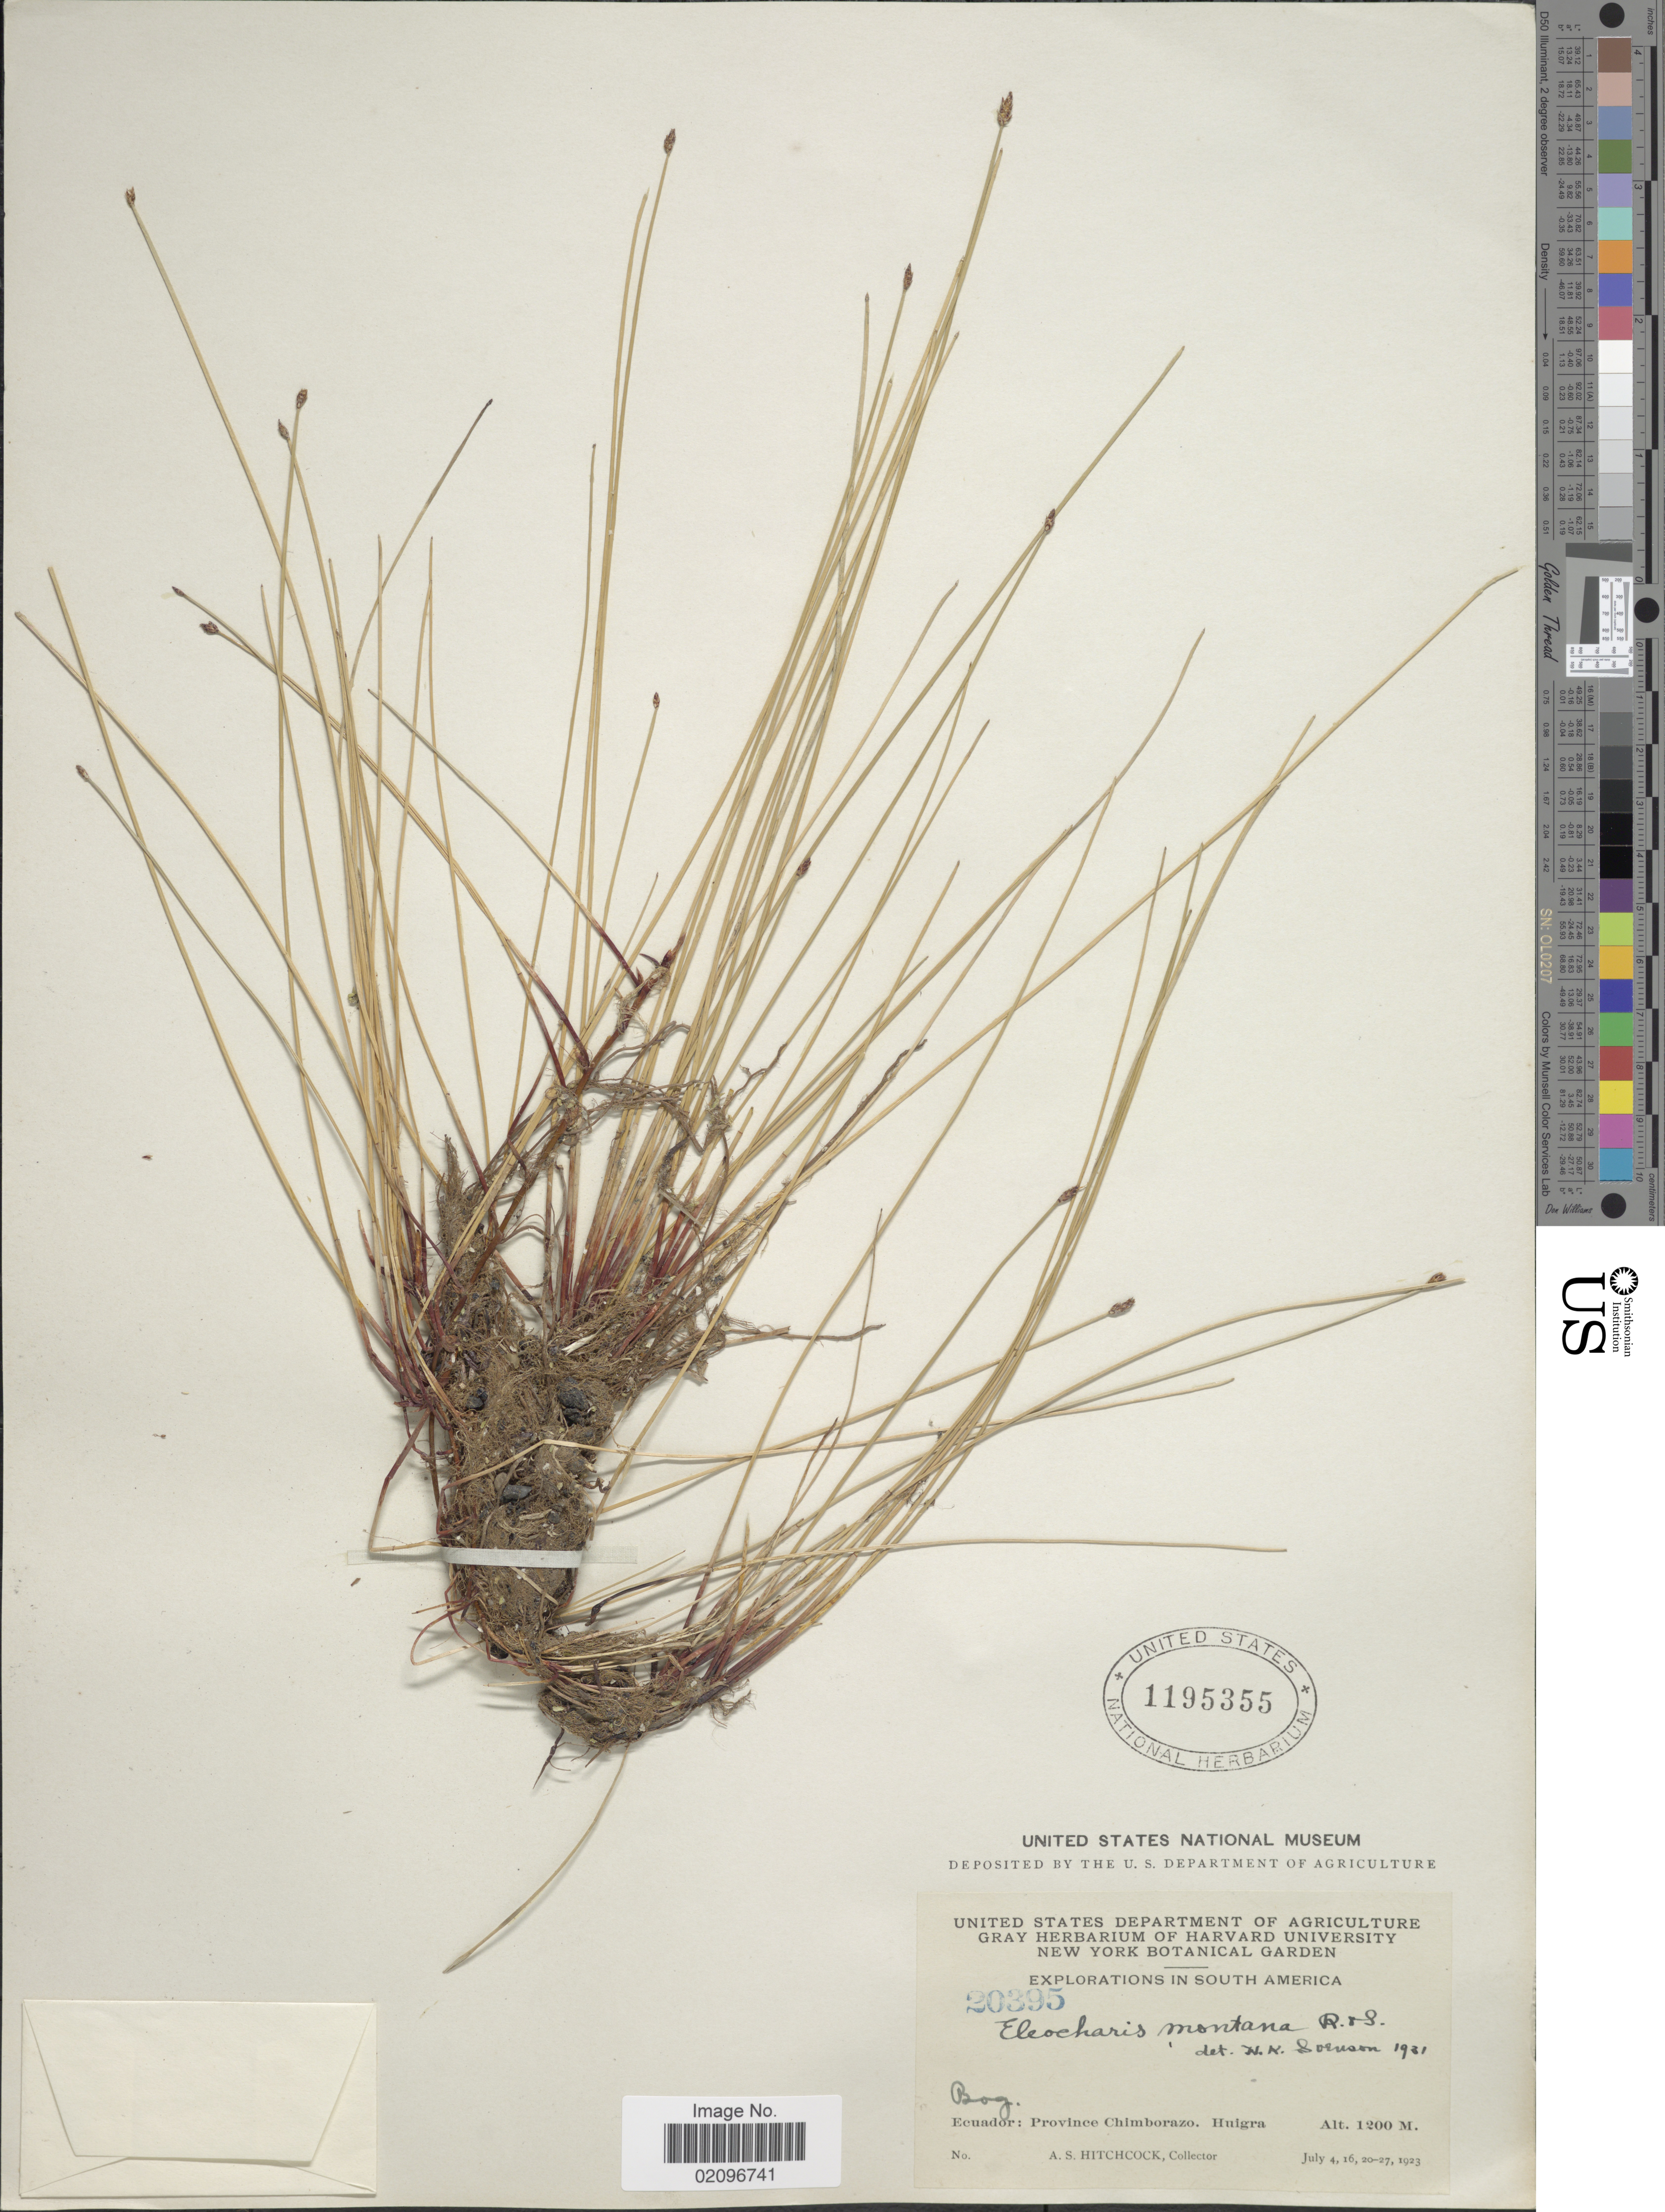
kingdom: Plantae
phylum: Tracheophyta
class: Liliopsida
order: Poales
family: Cyperaceae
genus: Eleocharis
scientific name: Eleocharis montana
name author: (Kunth) Roem. & Schult.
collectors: A. S. Hitchcock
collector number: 20395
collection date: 1923-07-04/1923-07-27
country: Ecuador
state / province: Chimborazo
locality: South America, Bog, Ecuador: Province Chimborazo, Huigra.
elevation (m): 1200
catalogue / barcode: US 1195355